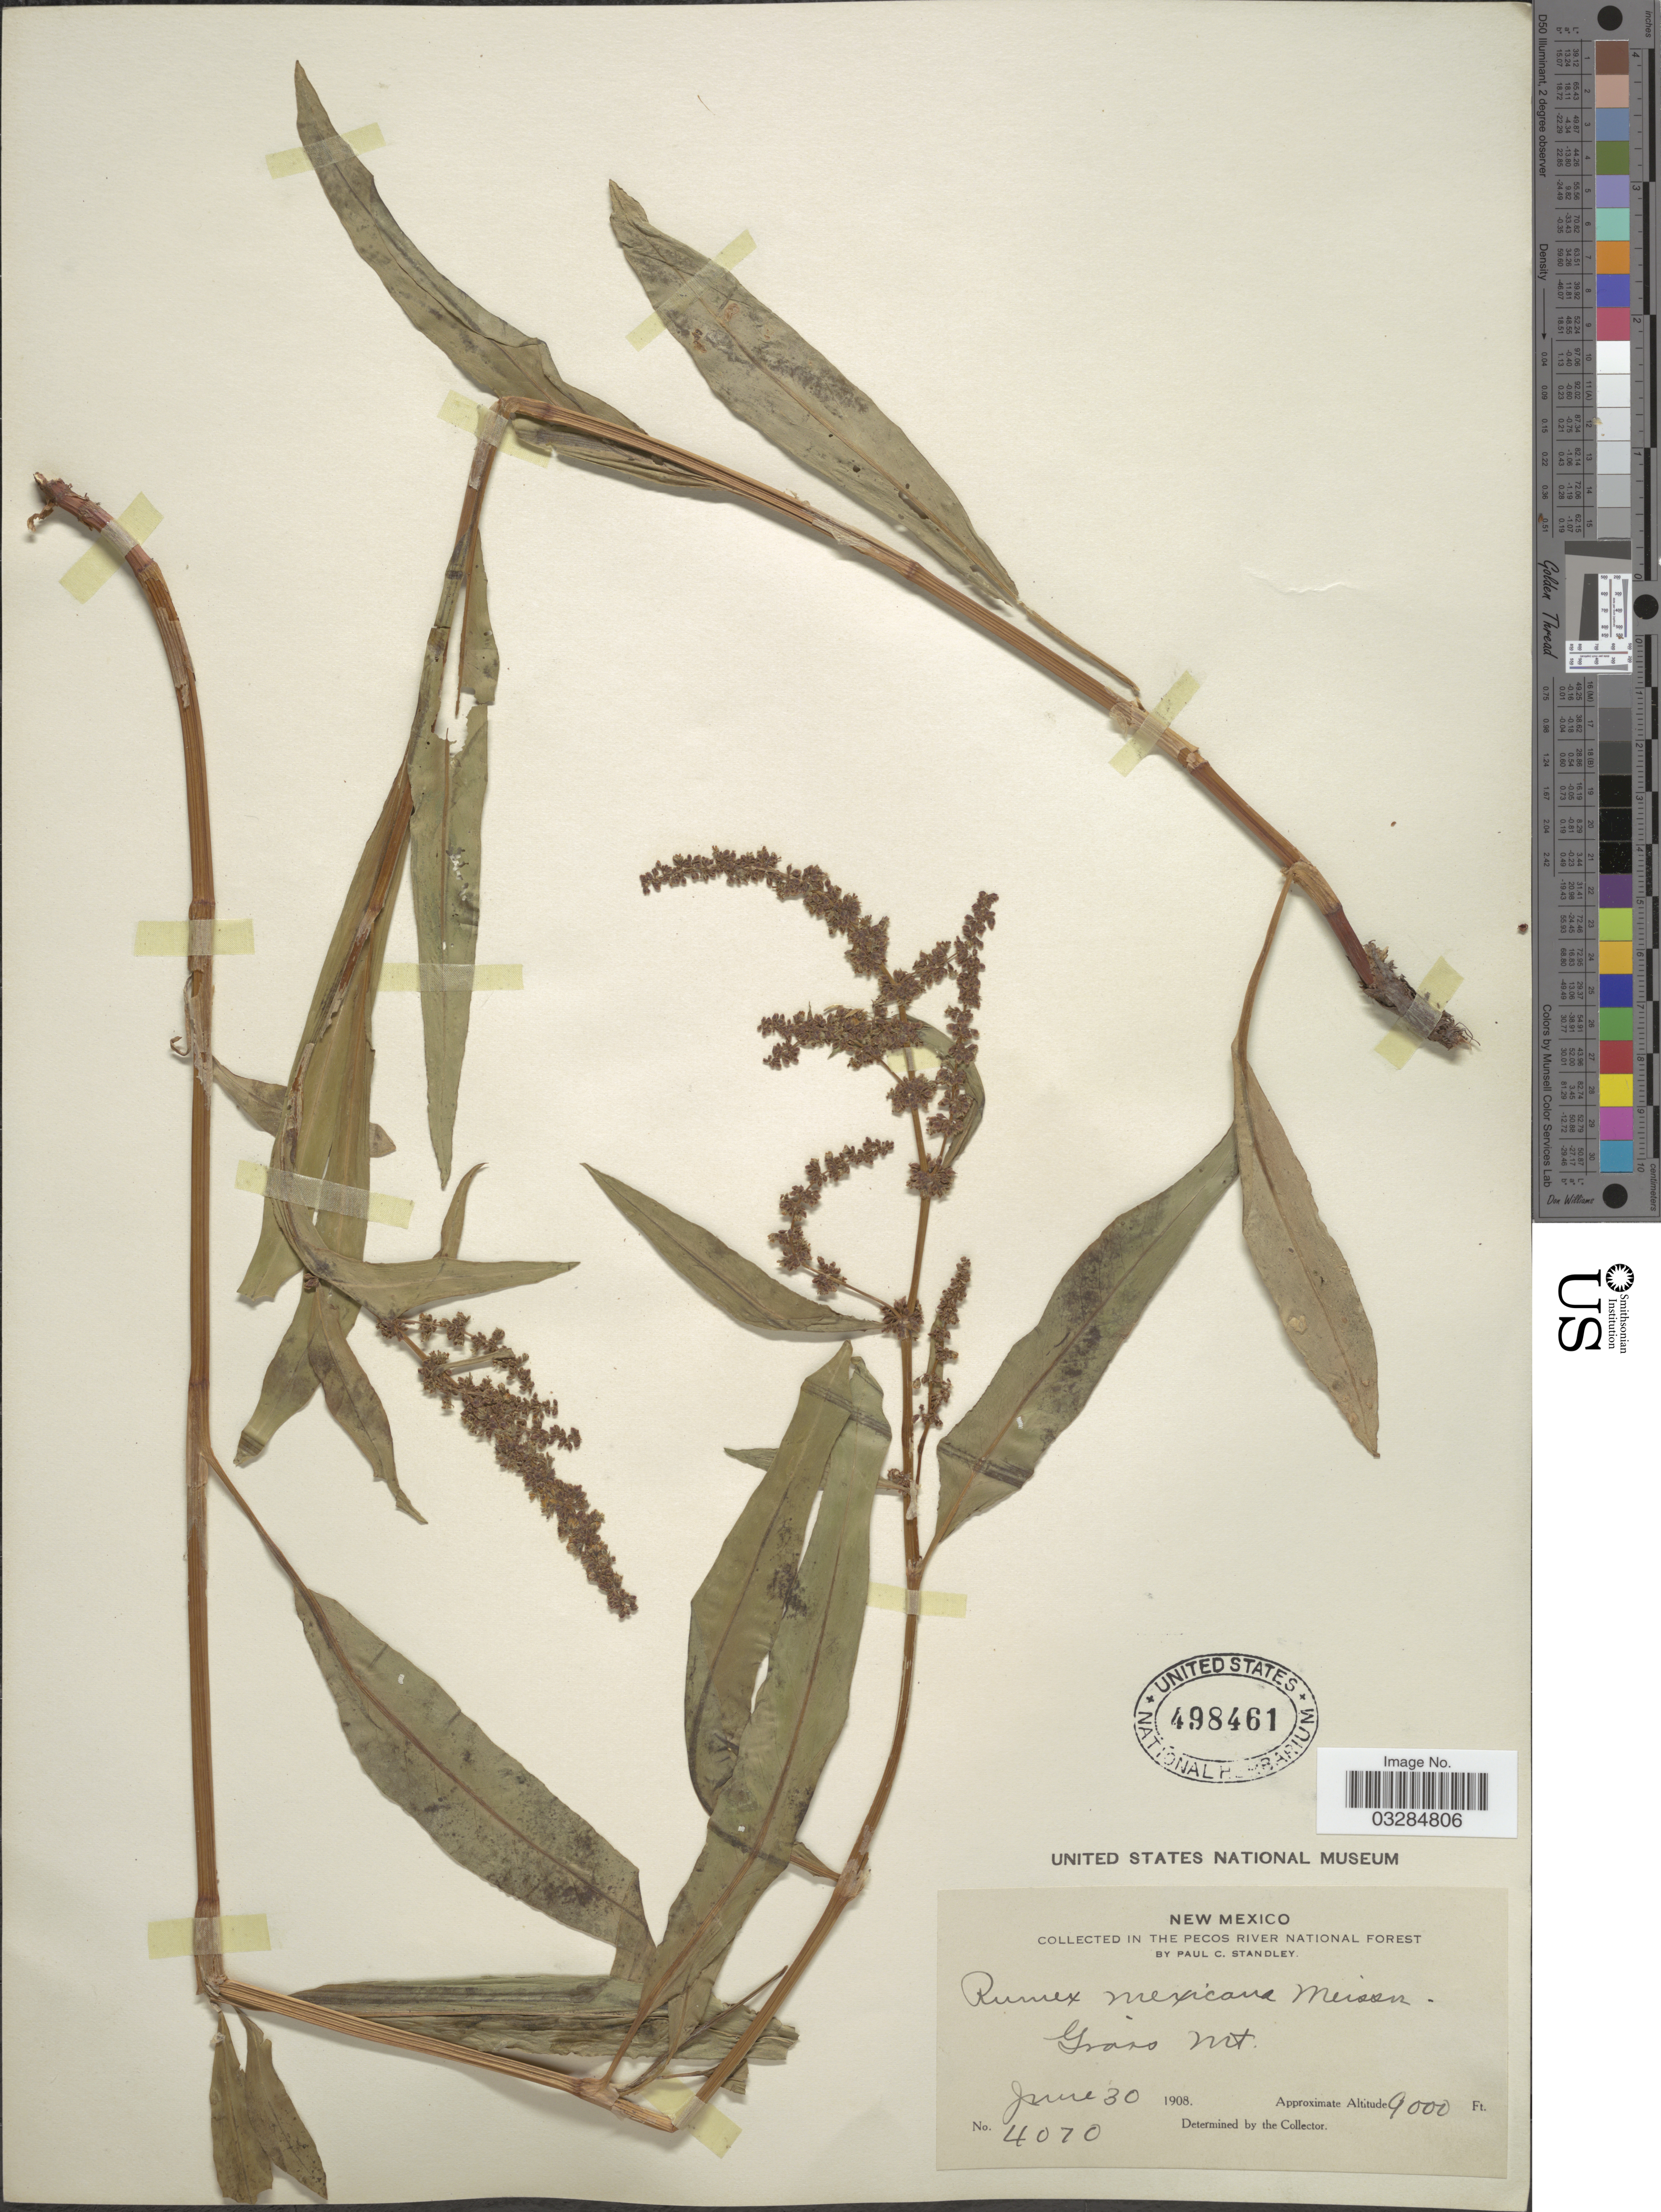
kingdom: Plantae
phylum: Tracheophyta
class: Magnoliopsida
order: Caryophyllales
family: Polygonaceae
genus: Rumex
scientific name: Rumex triangulivalvis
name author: (Danser) Rech. f.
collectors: P. C. Standley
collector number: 4070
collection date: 1908-06-30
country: United States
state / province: New Mexico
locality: The Pecos River National Forest. Grass Mt.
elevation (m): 2743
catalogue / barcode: US 498461